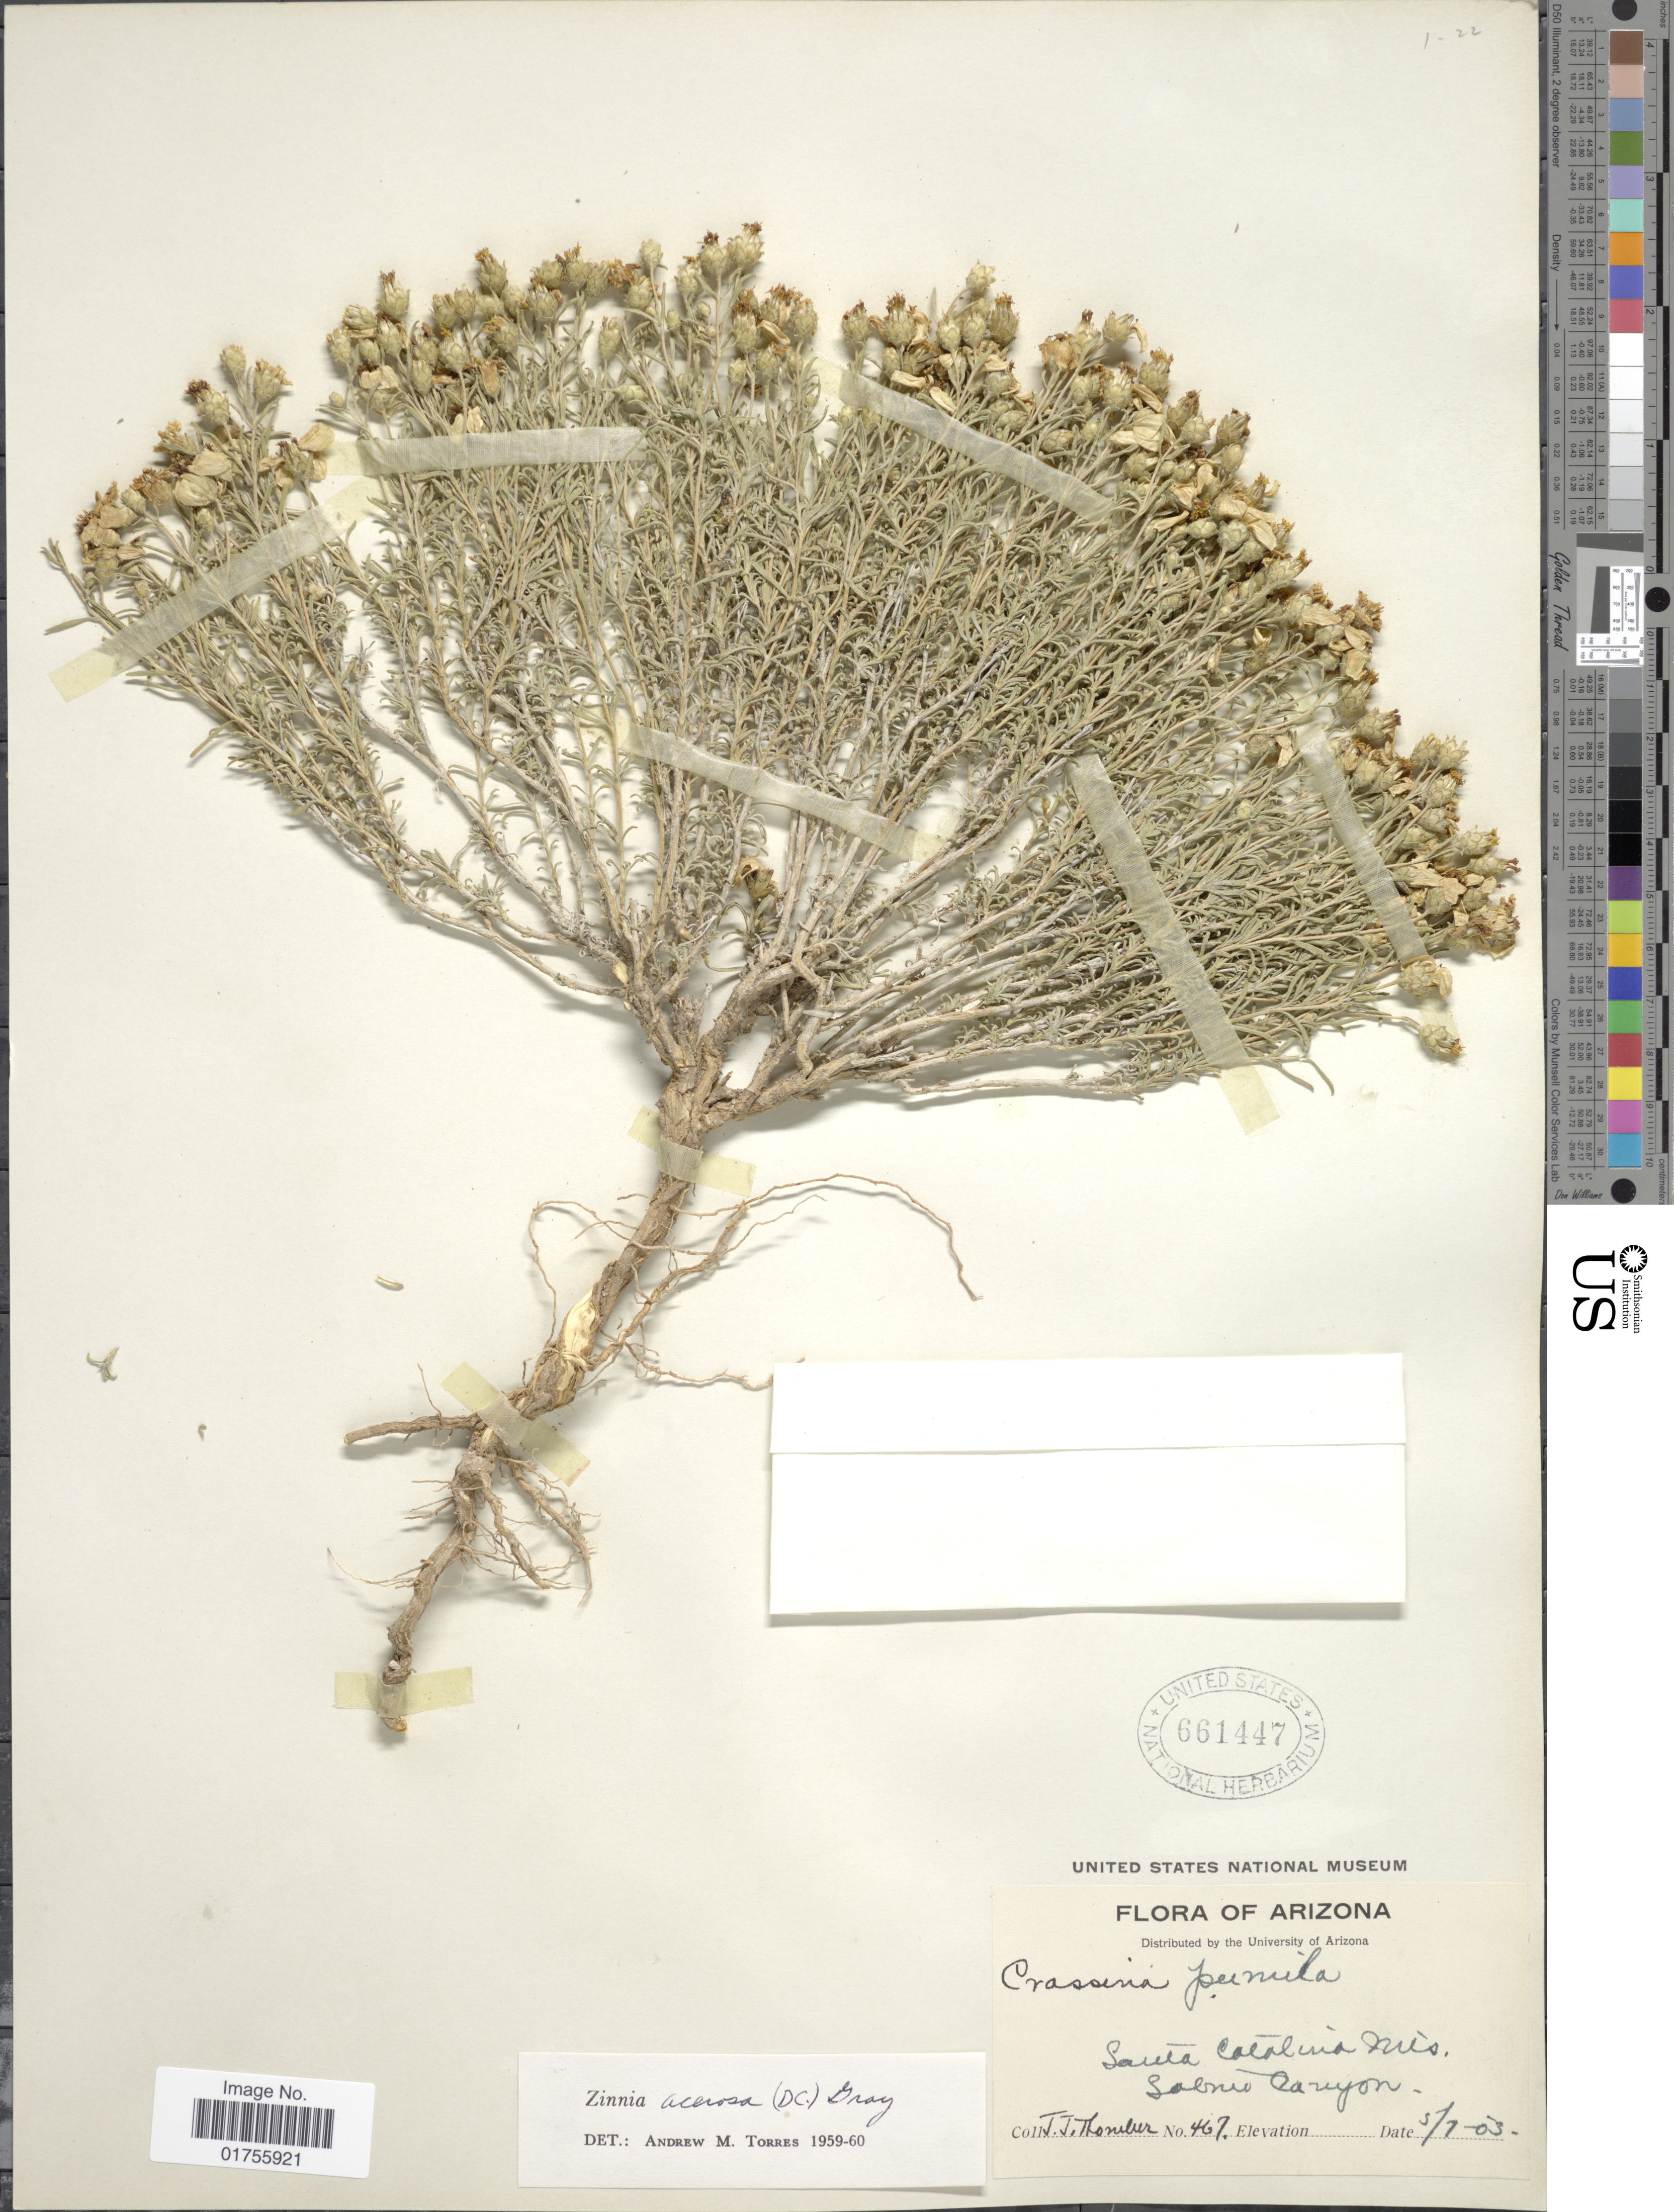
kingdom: Plantae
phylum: Tracheophyta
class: Magnoliopsida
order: Asterales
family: Asteraceae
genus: Zinnia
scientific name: Zinnia acerosa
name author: (DC.) A. Gray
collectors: J. Thornber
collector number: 467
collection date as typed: Transcribed d/m/y: 7/5/03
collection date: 1903-05-07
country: United States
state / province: Arizona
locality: Santa Catalina Mts. Sabino Canon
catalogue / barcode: US 661447